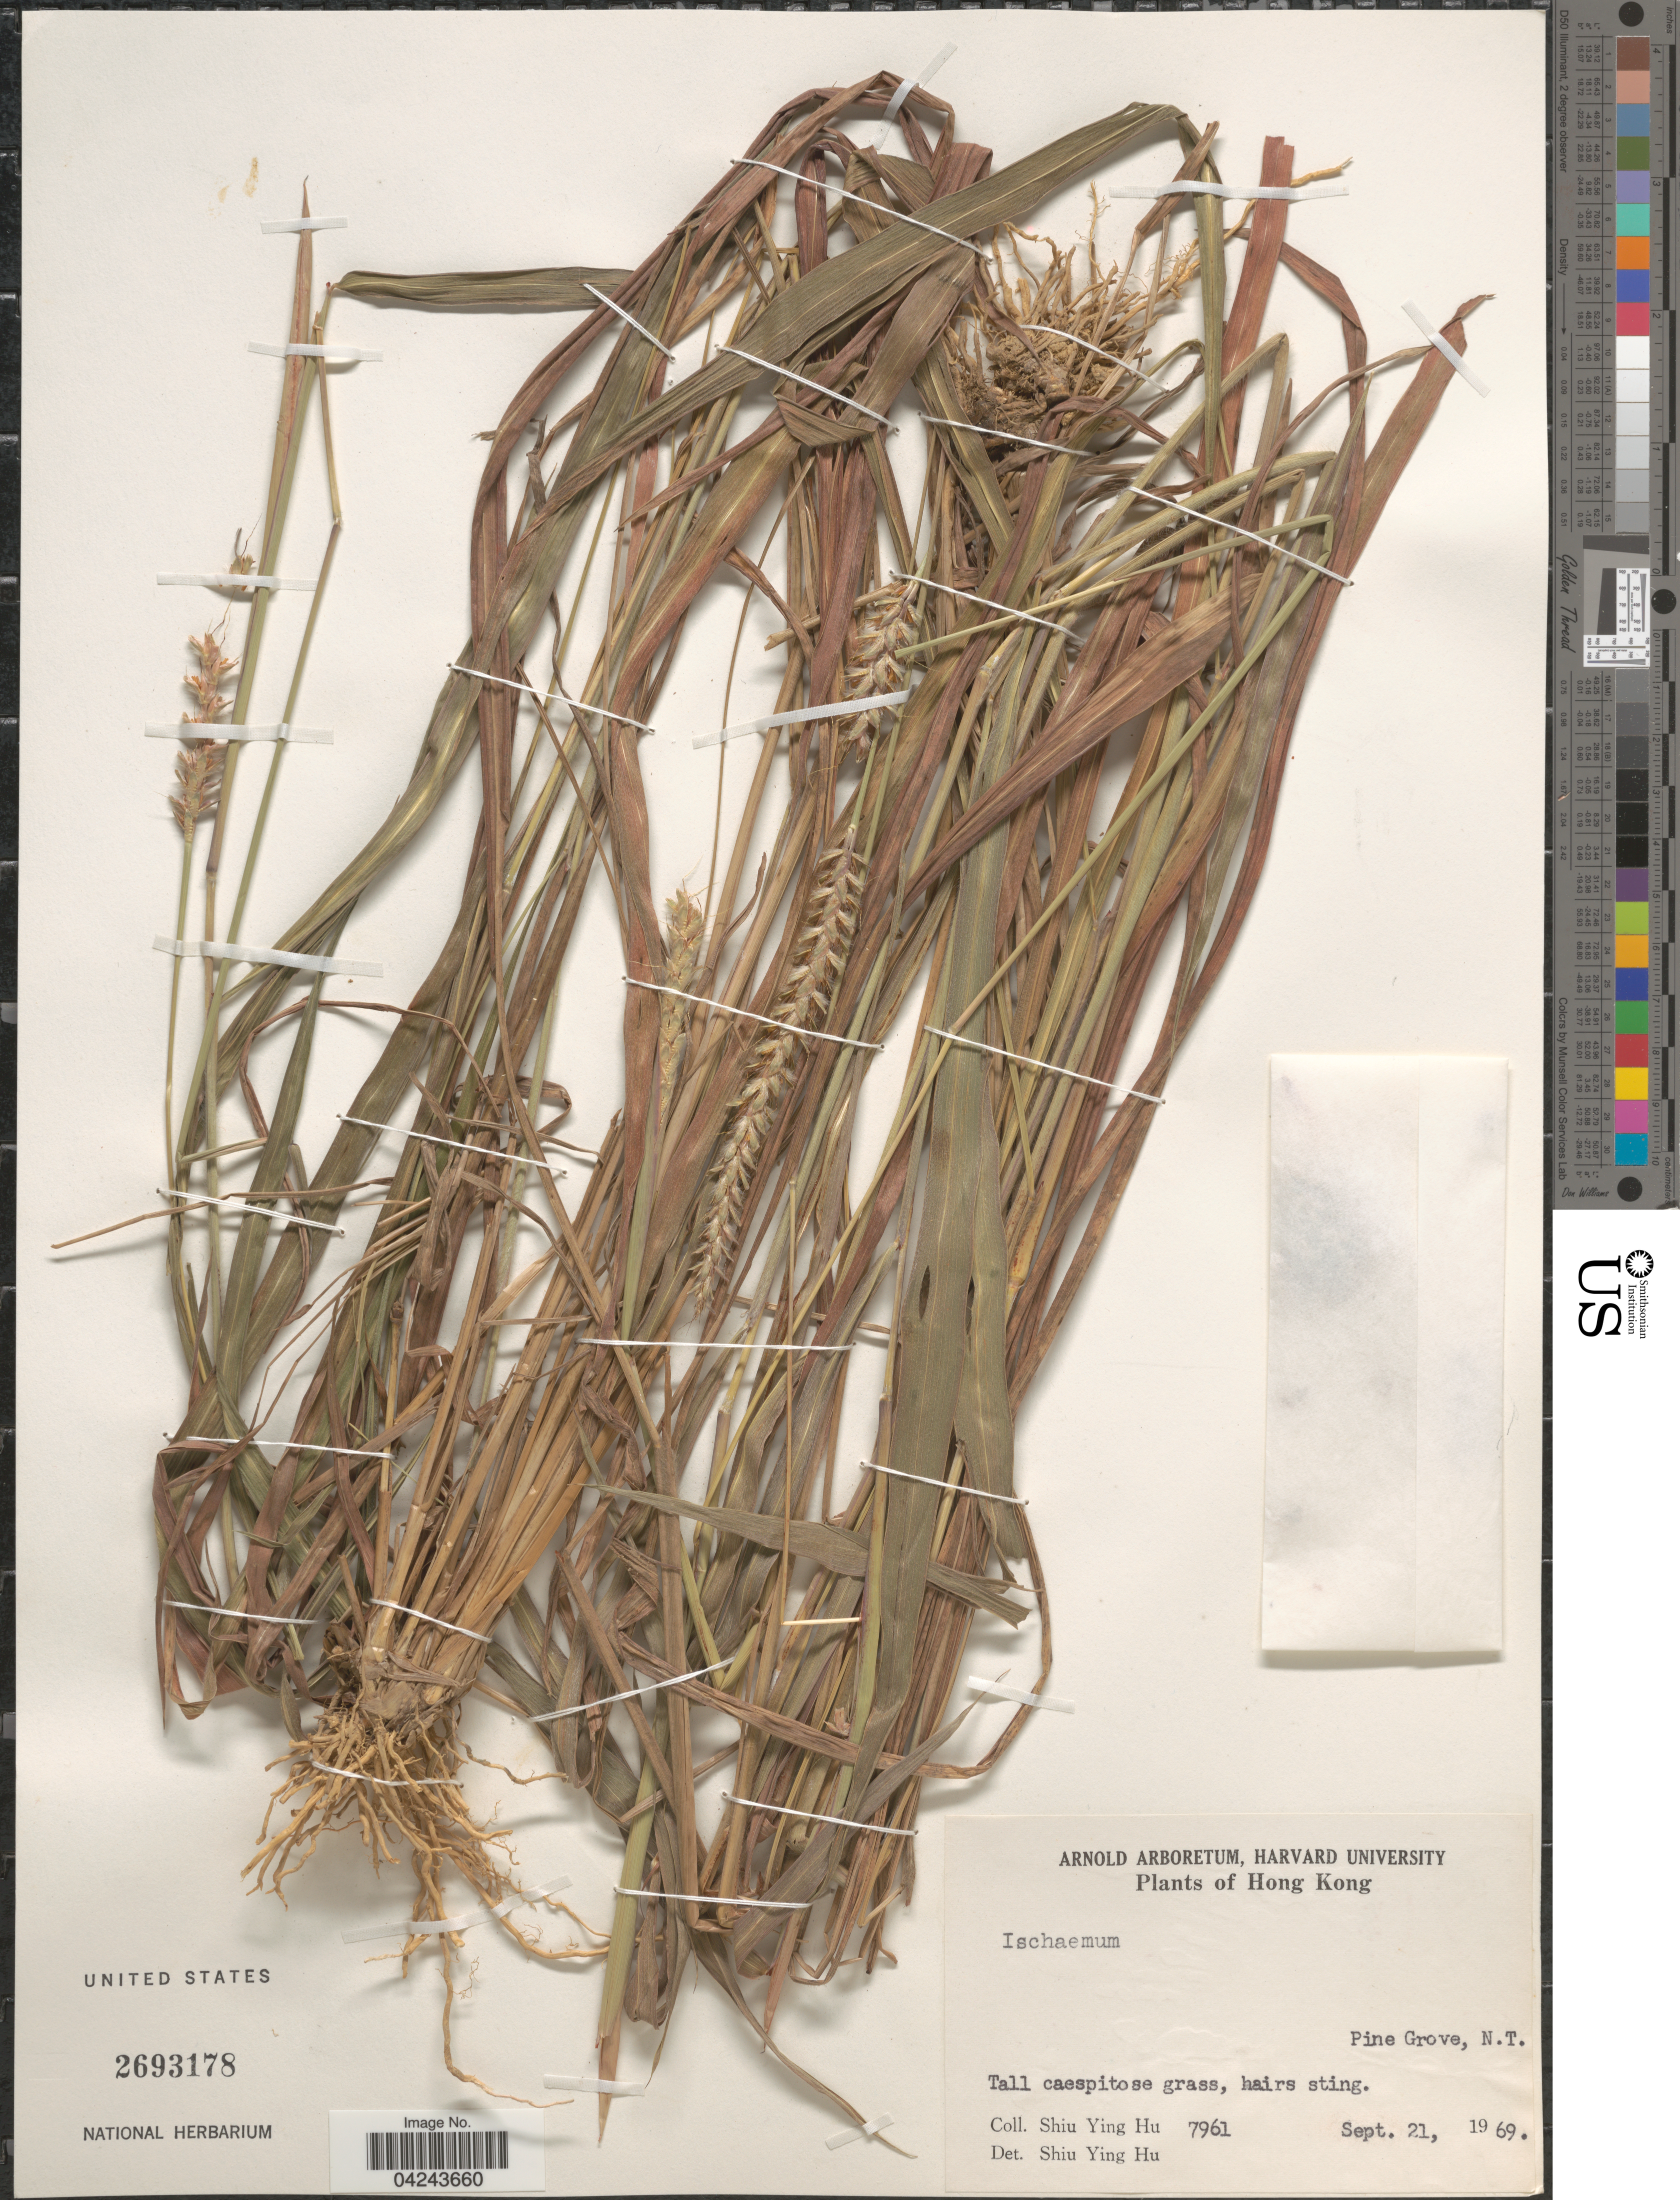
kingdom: Plantae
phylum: Tracheophyta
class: Liliopsida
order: Poales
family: Poaceae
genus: Ischaemum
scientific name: Ischaemum sp.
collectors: S. Y. Hu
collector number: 7961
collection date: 1969-09-21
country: China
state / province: Hong Kong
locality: Pine Grove, N.T.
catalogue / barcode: US 2693178